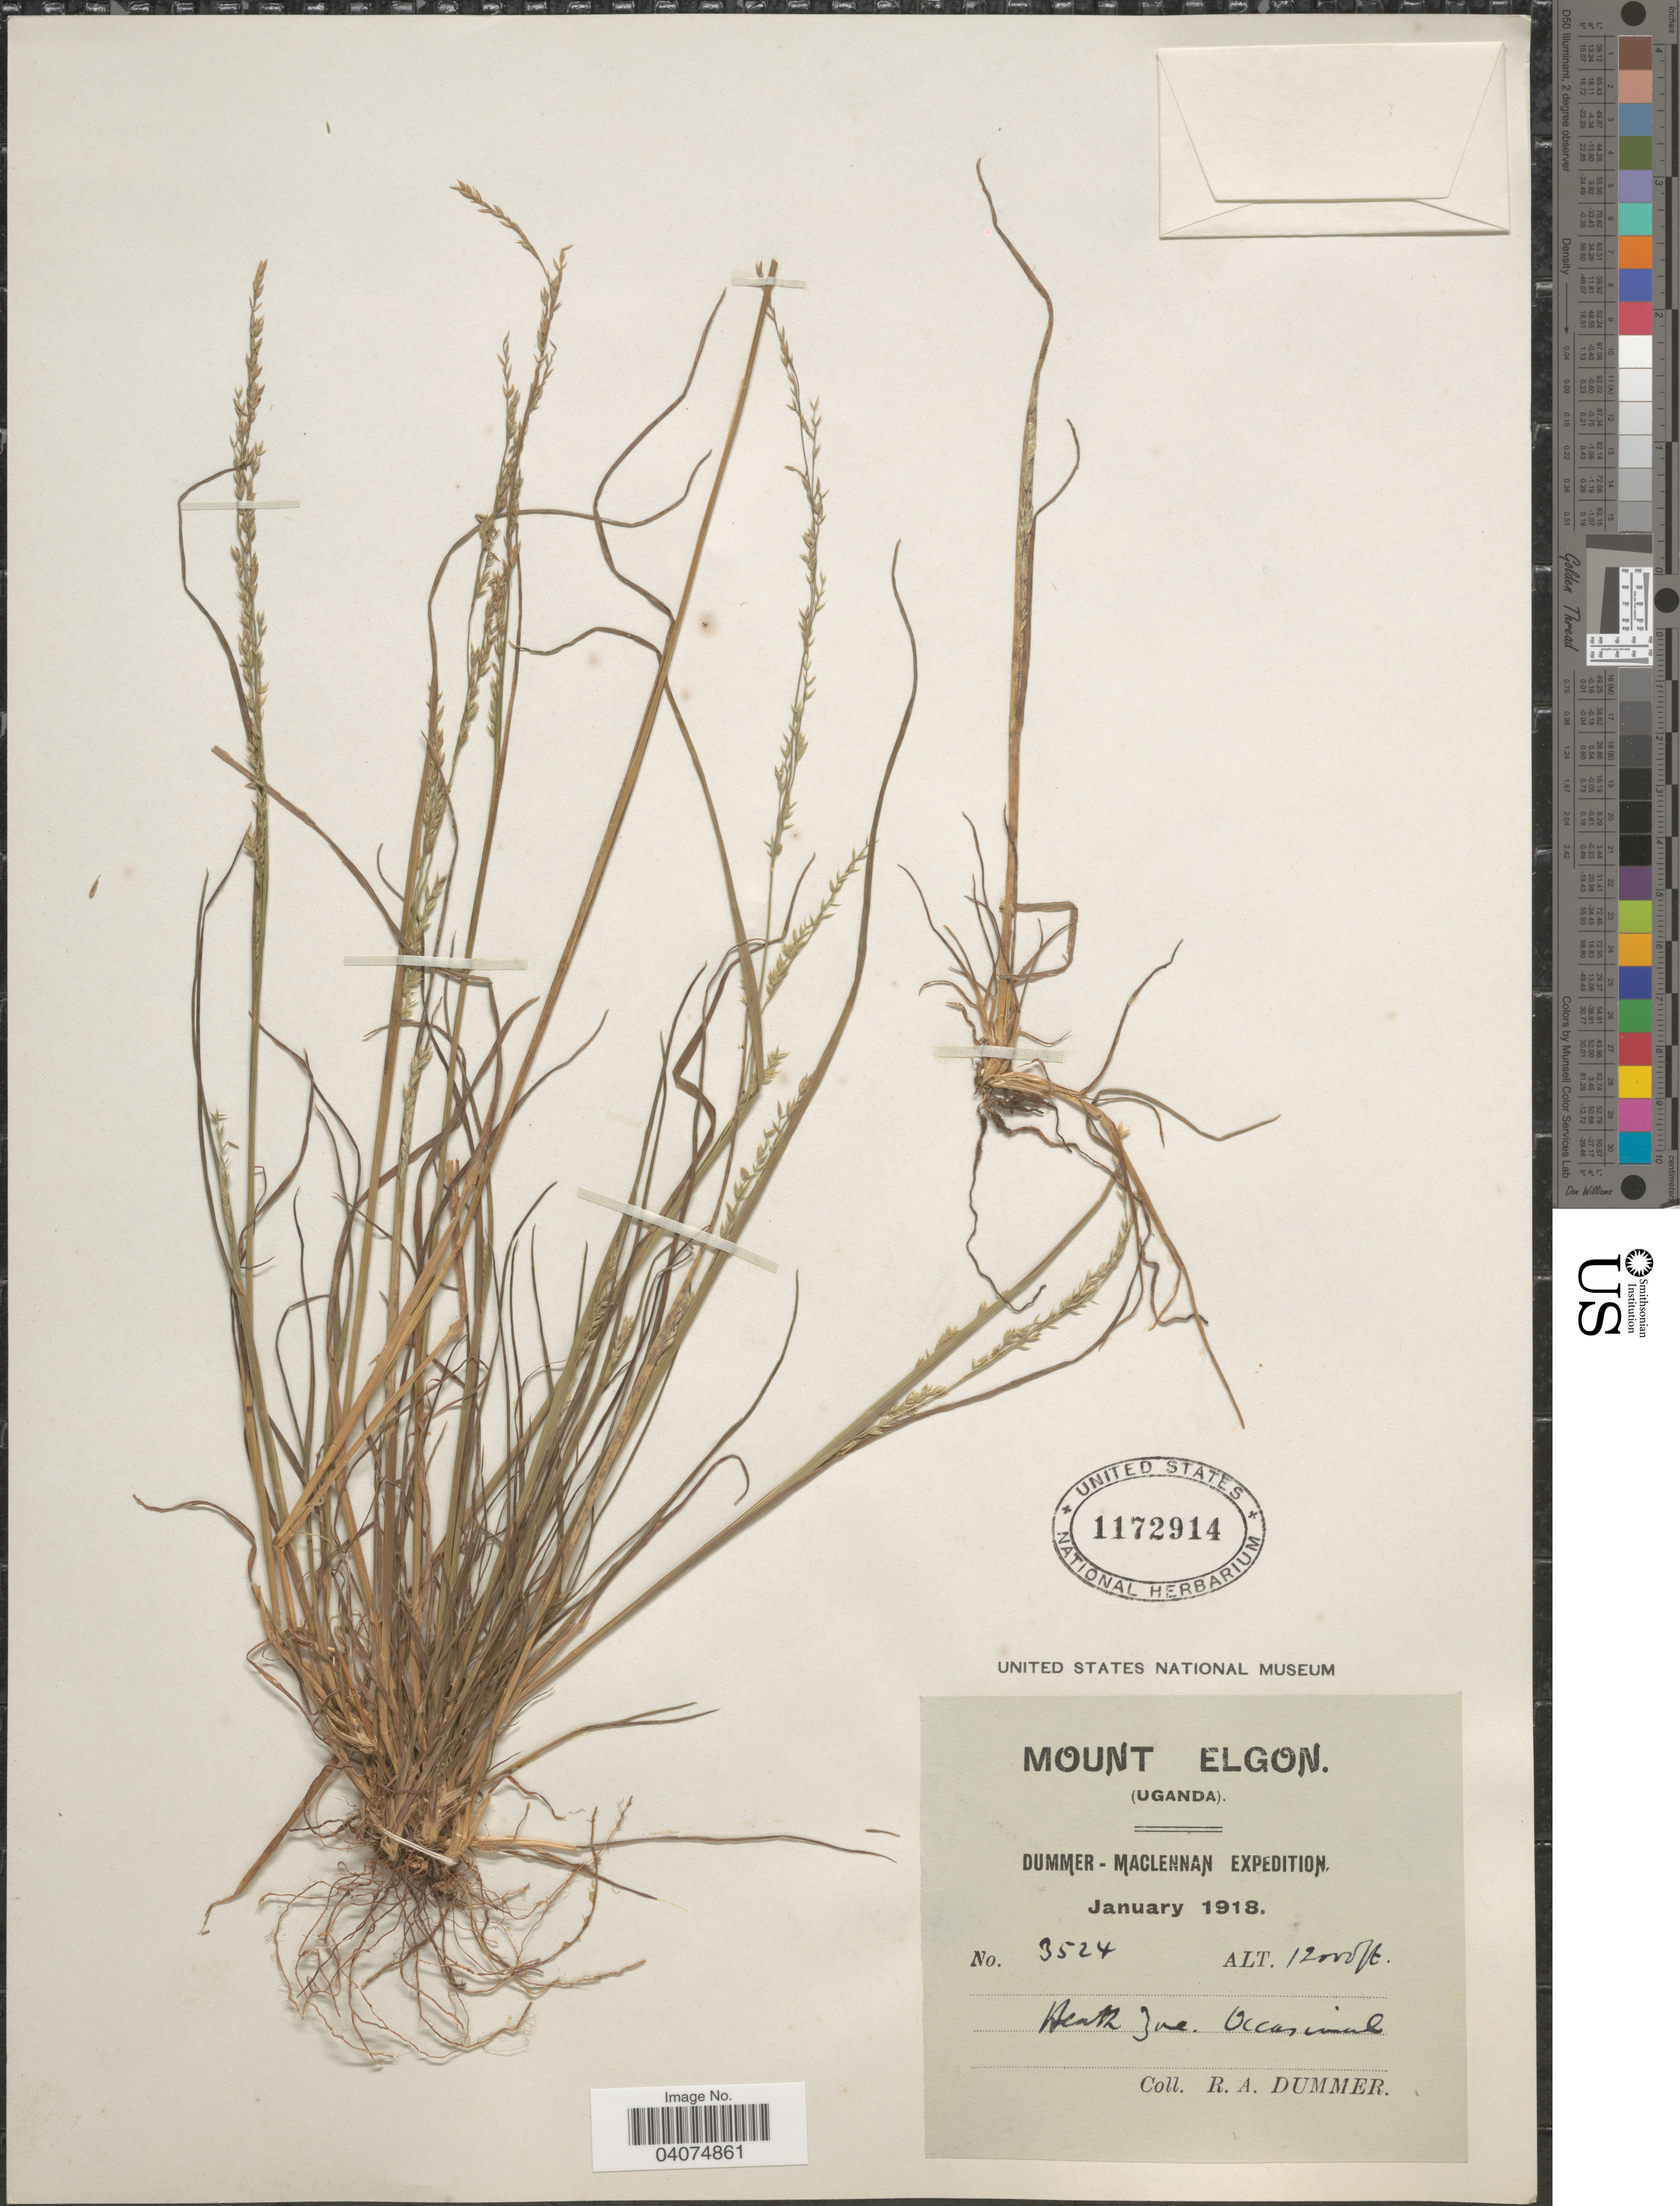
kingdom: Plantae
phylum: Tracheophyta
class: Liliopsida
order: Poales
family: Poaceae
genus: Poa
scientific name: Poa leptoclada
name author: Hochst. ex A. Rich.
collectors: R. Dümmer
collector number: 3524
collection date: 1918-01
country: Uganda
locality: Mount Elgon. Dummer - Maclennan Expedition. Heath Zone.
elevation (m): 3658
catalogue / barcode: US 1172914